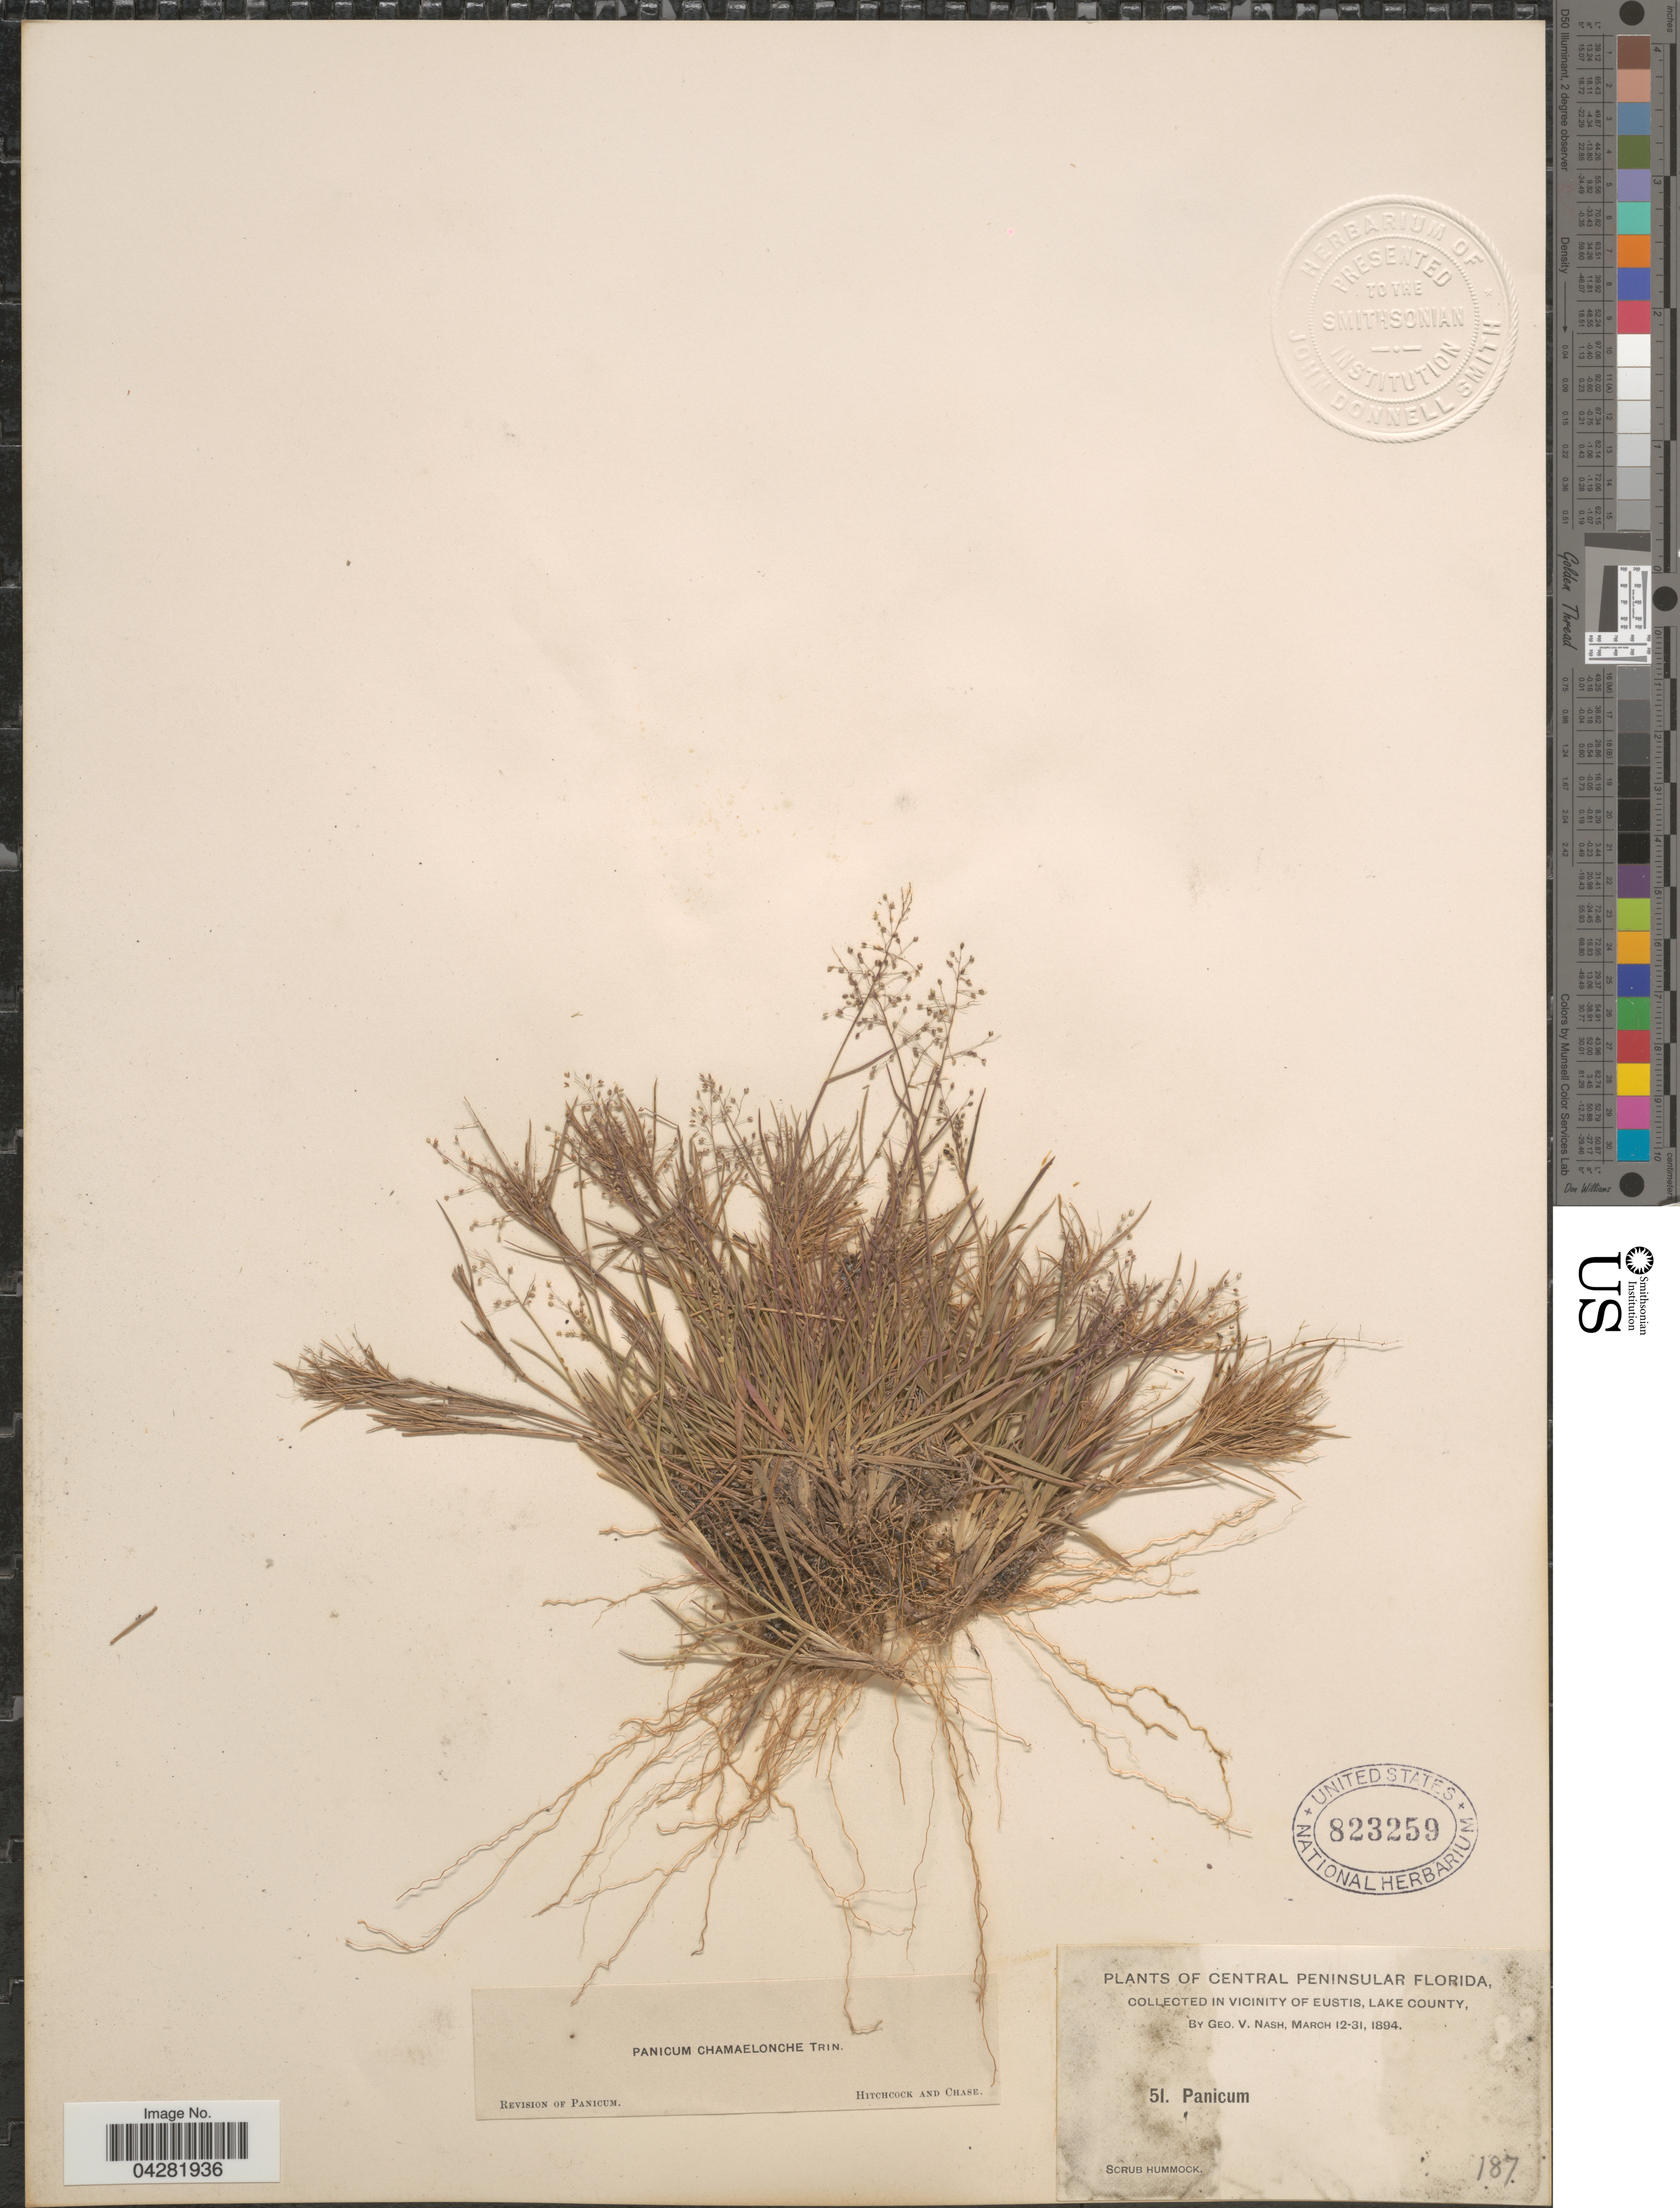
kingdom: Plantae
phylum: Tracheophyta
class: Liliopsida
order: Poales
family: Poaceae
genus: Dichanthelium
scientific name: Dichanthelium ensifolium var. ensifolium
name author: (Baldwin ex Elliot) Gould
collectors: G. V. Nash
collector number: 51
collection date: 1894-03-12/1894-03-31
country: United States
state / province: Florida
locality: Central Peninsular Florida. In Vicinity of Eustis, Lake County.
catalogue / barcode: US 823259